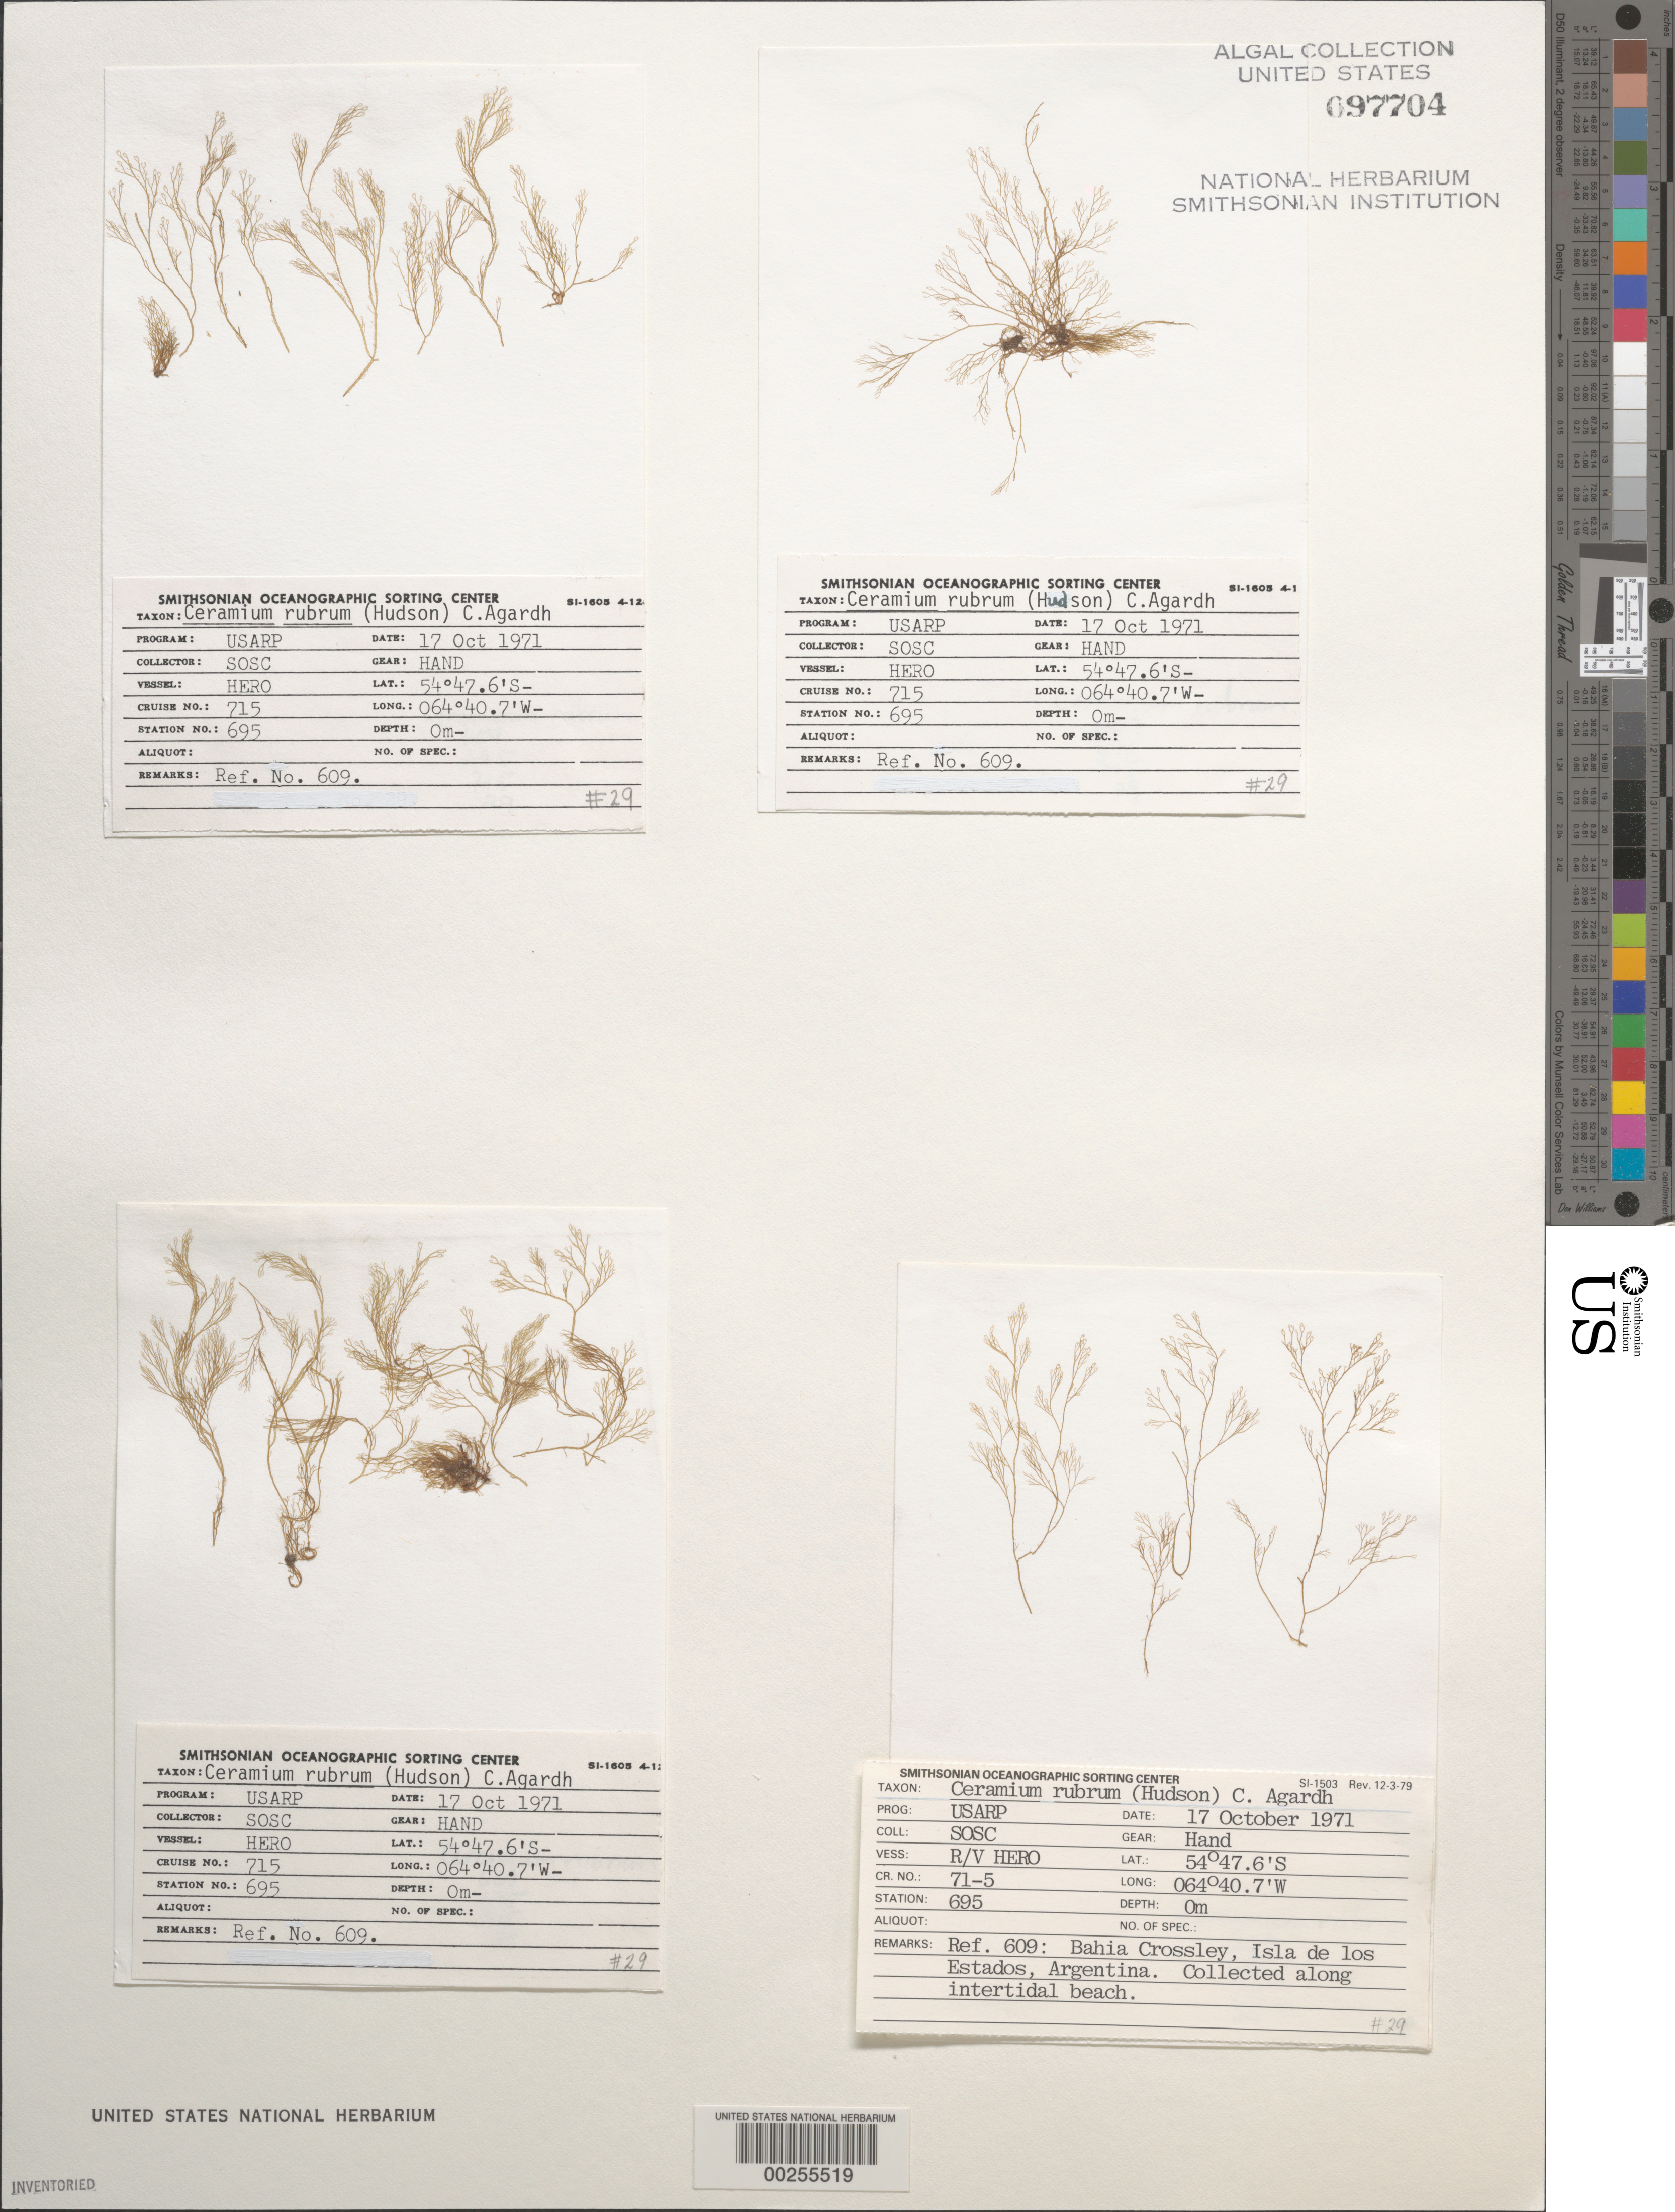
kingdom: Plantae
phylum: Rhodophyta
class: Florideophyceae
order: Ceramiales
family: Ceramiaceae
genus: Ceramium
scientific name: Ceramium rubrum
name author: C. Agardh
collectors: SOSC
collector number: Station 695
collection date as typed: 17 Oct 1971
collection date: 1971-10-17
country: Argentina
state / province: Tierra del Fuego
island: Isla de los Estados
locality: Bahia Crossley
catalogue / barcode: US 97704